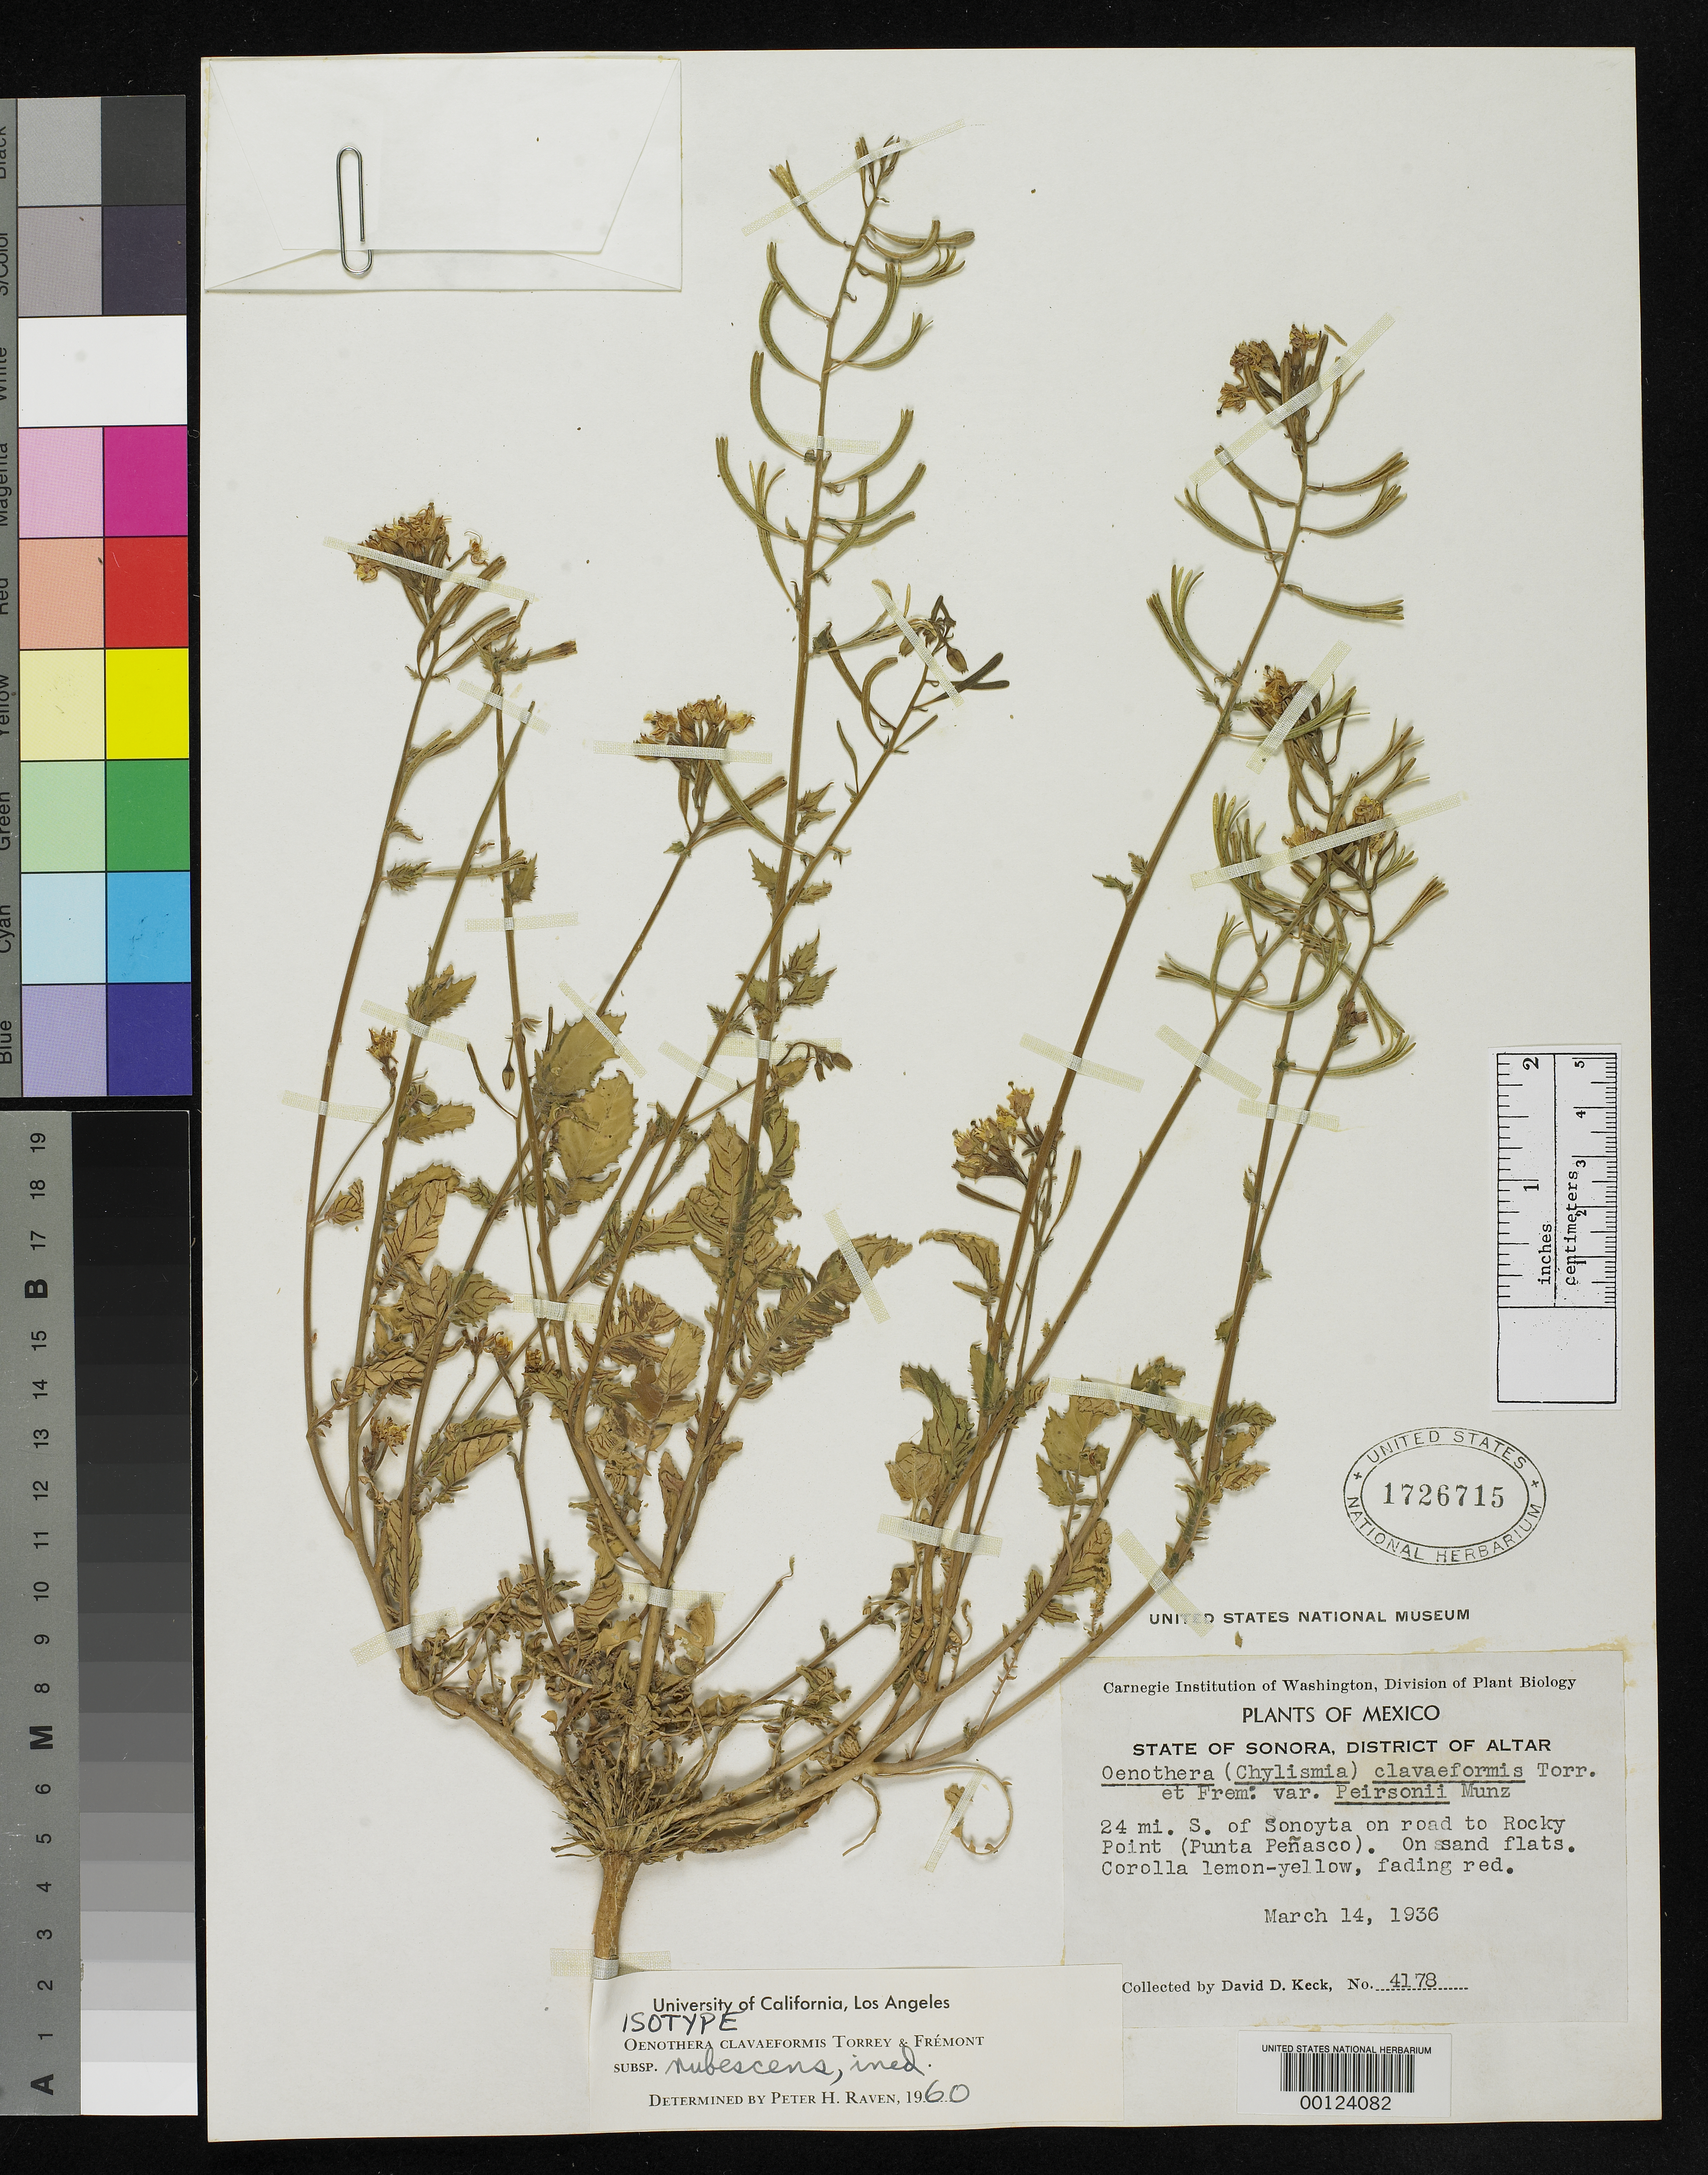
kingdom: Plantae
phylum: Tracheophyta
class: Magnoliopsida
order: Myrtales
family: Onagraceae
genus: Oenothera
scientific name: Oenothera claviformis subsp. rubescens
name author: P.H. Raven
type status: Isotype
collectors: D. D. Keck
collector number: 4178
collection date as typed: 14 Mar 1936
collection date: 1936-03-14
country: Mexico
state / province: Sonora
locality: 24 mi S of Sonoyta on road to rocky point m Punta Penasco.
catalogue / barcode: US 1726715